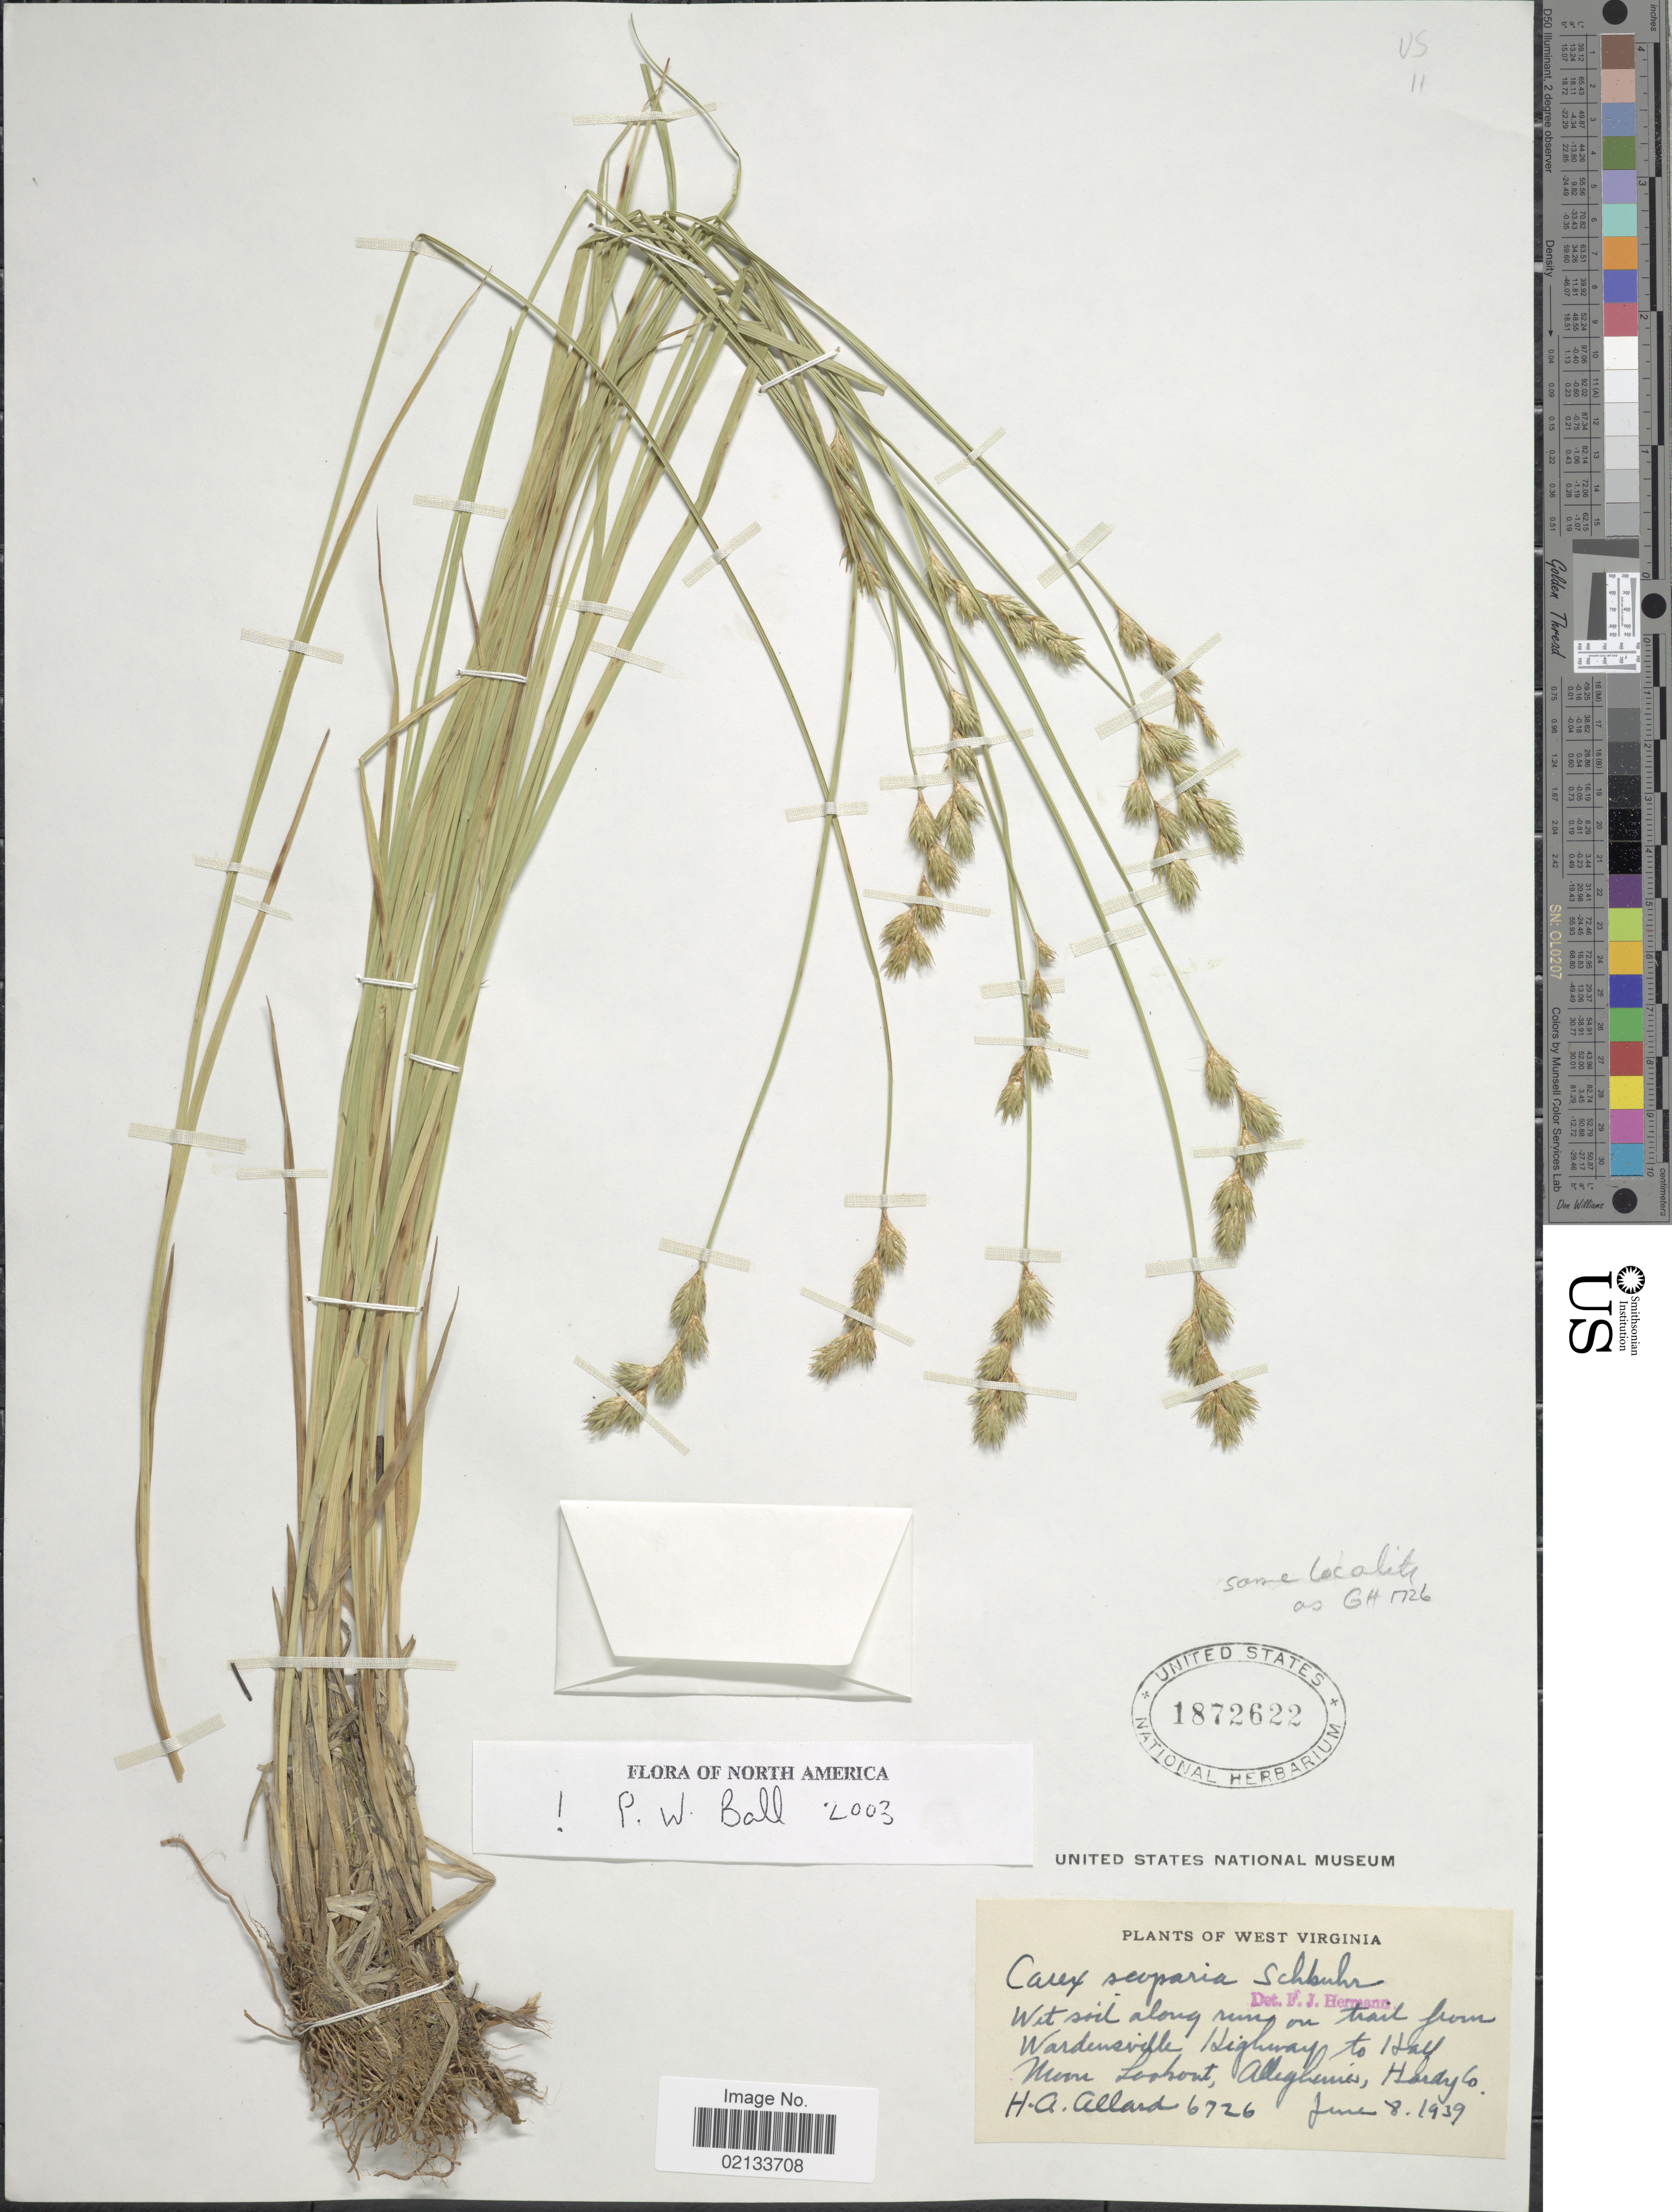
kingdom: Plantae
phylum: Tracheophyta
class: Liliopsida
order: Poales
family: Cyperaceae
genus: Carex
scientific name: Carex scoparia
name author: Schkuhr ex Willd.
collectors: H. A. Allard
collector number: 6726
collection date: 1939-06-08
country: United States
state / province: West Virginia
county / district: Hardy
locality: Wet soil along run on trail from Wardensville Highway to Half Moon Lookout, Alleghenies, Hardy Co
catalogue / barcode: US 1872622